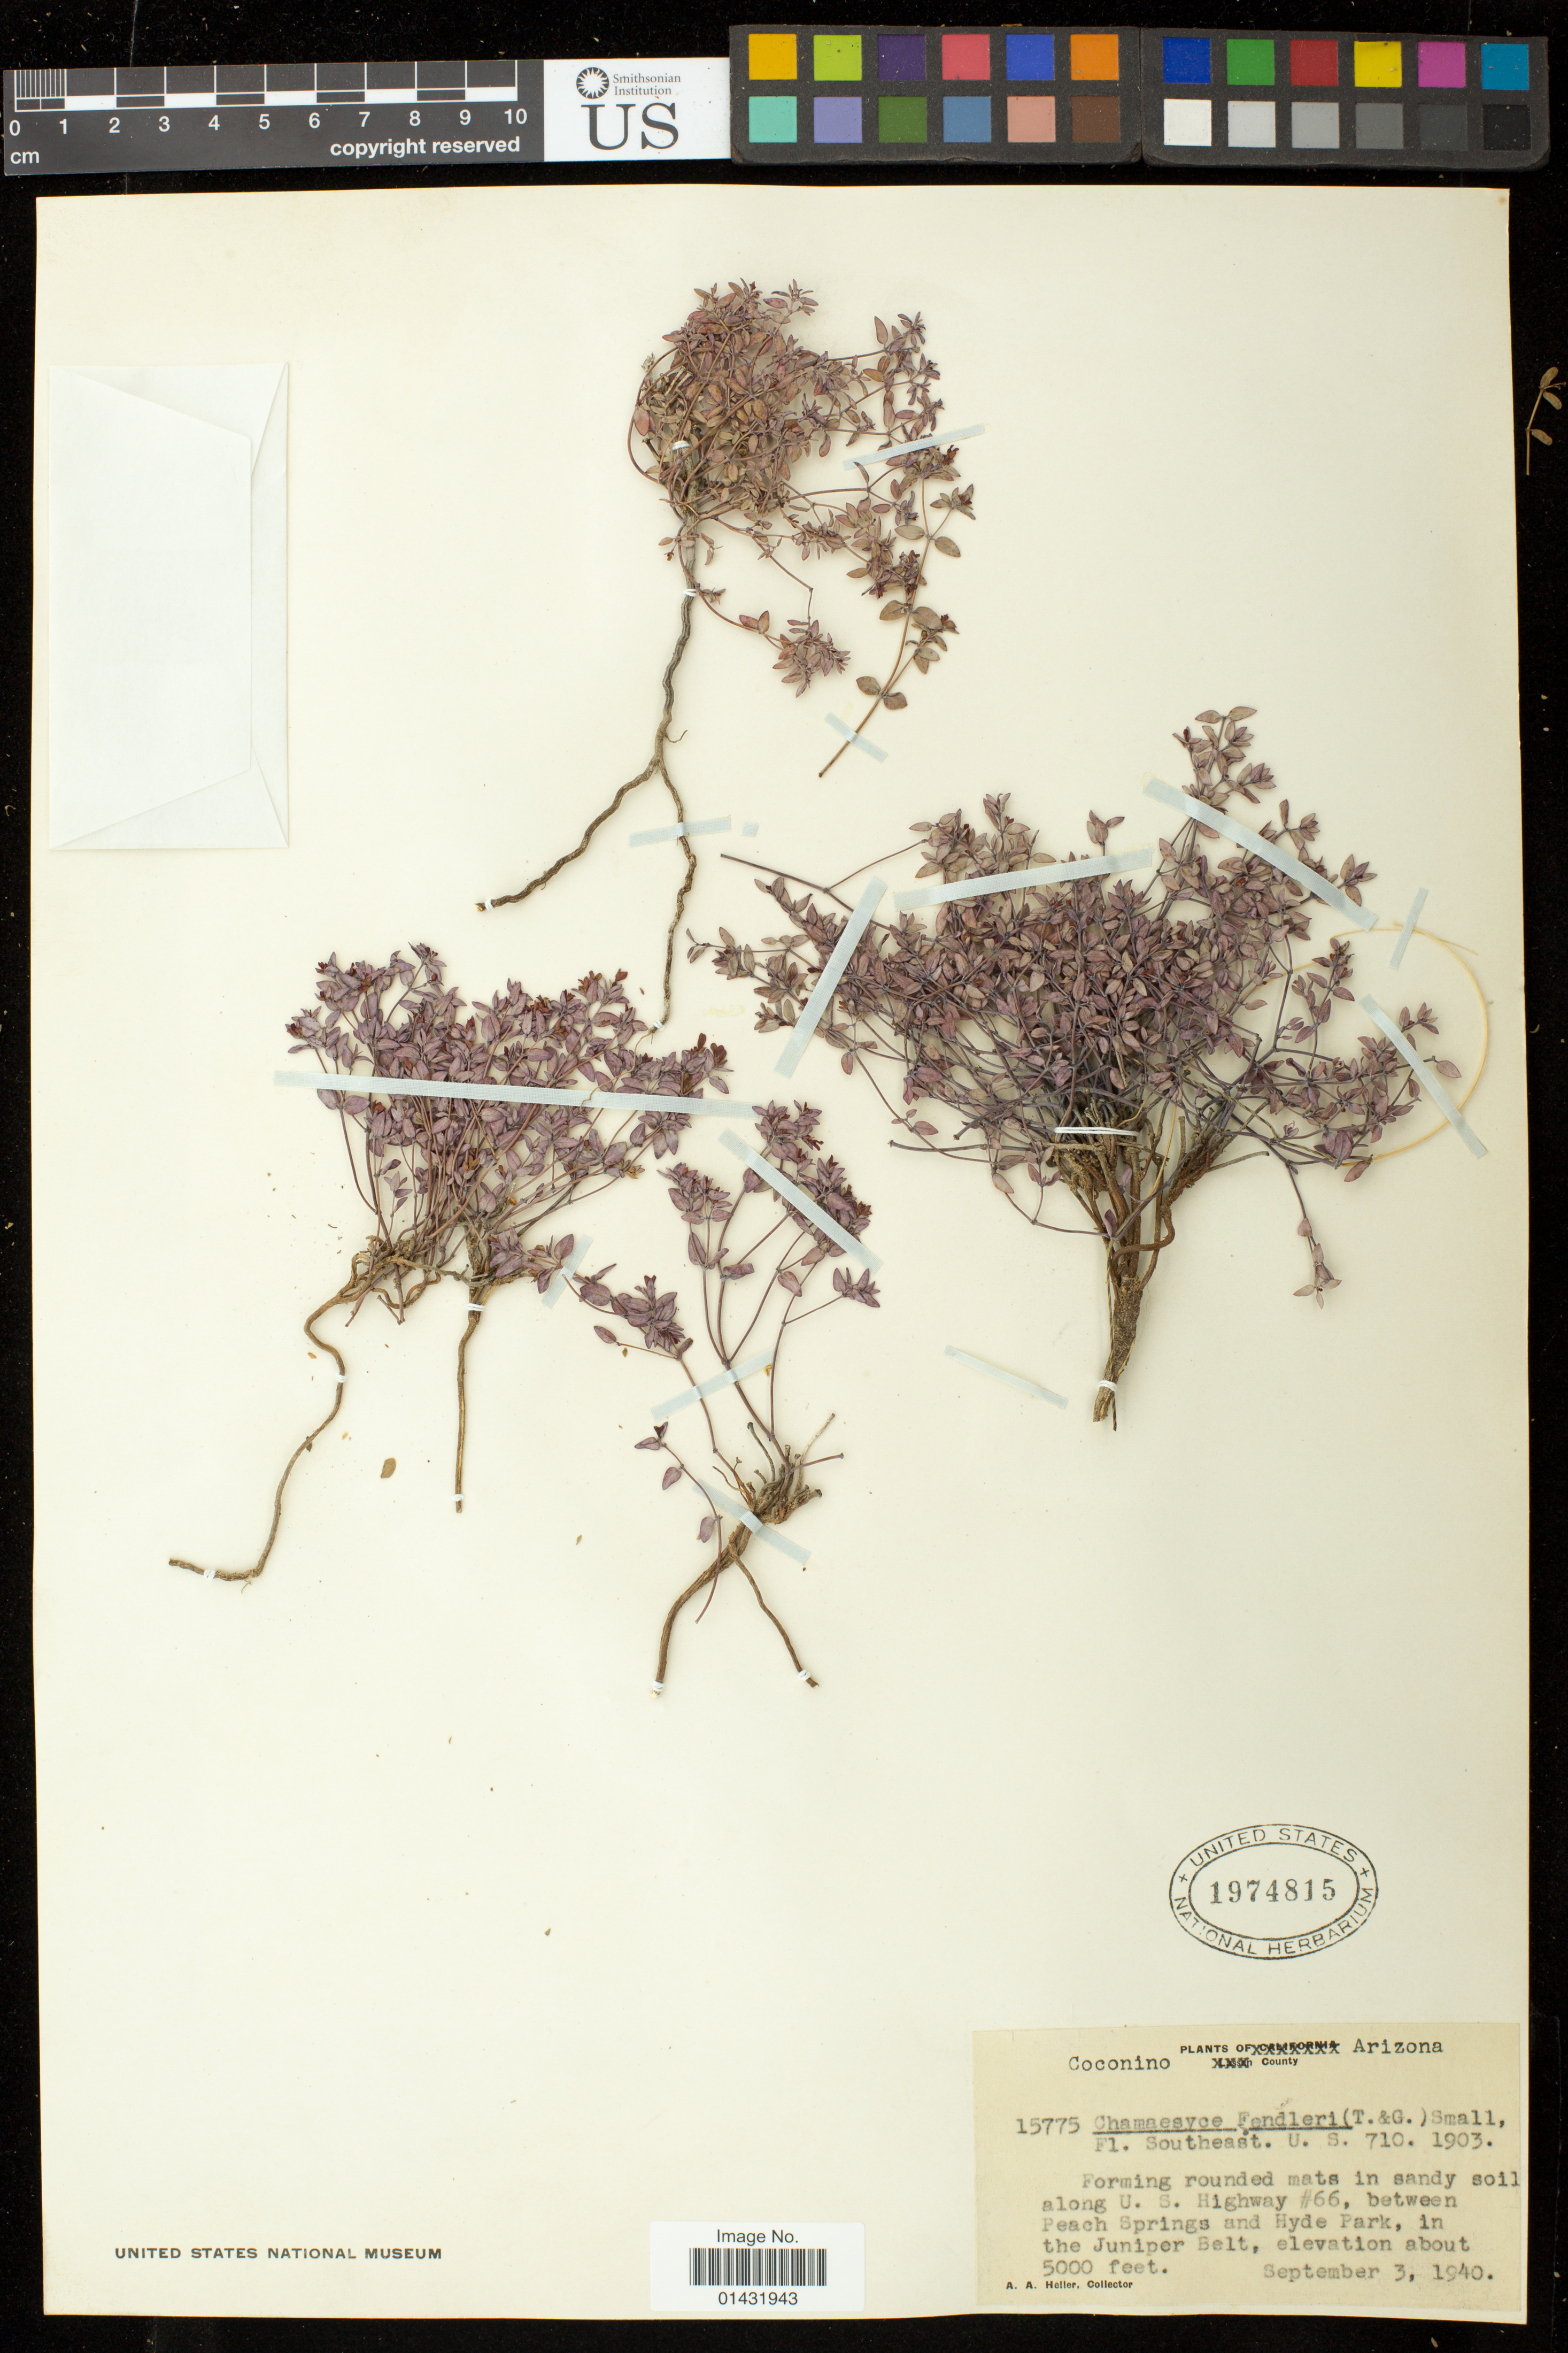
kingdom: Plantae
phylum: Tracheophyta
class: Magnoliopsida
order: Malpighiales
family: Euphorbiaceae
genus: Euphorbia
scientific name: Euphorbia fendleri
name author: Torr. & A. Gray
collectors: A. A. Heller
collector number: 15775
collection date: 1940-09-03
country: United States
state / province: Arizona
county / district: Coconino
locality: Sandy soil along U.S. Highway #66, between Peach Springs and Hyde Park, in the Juniper Belt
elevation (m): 1524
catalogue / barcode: US 1974815